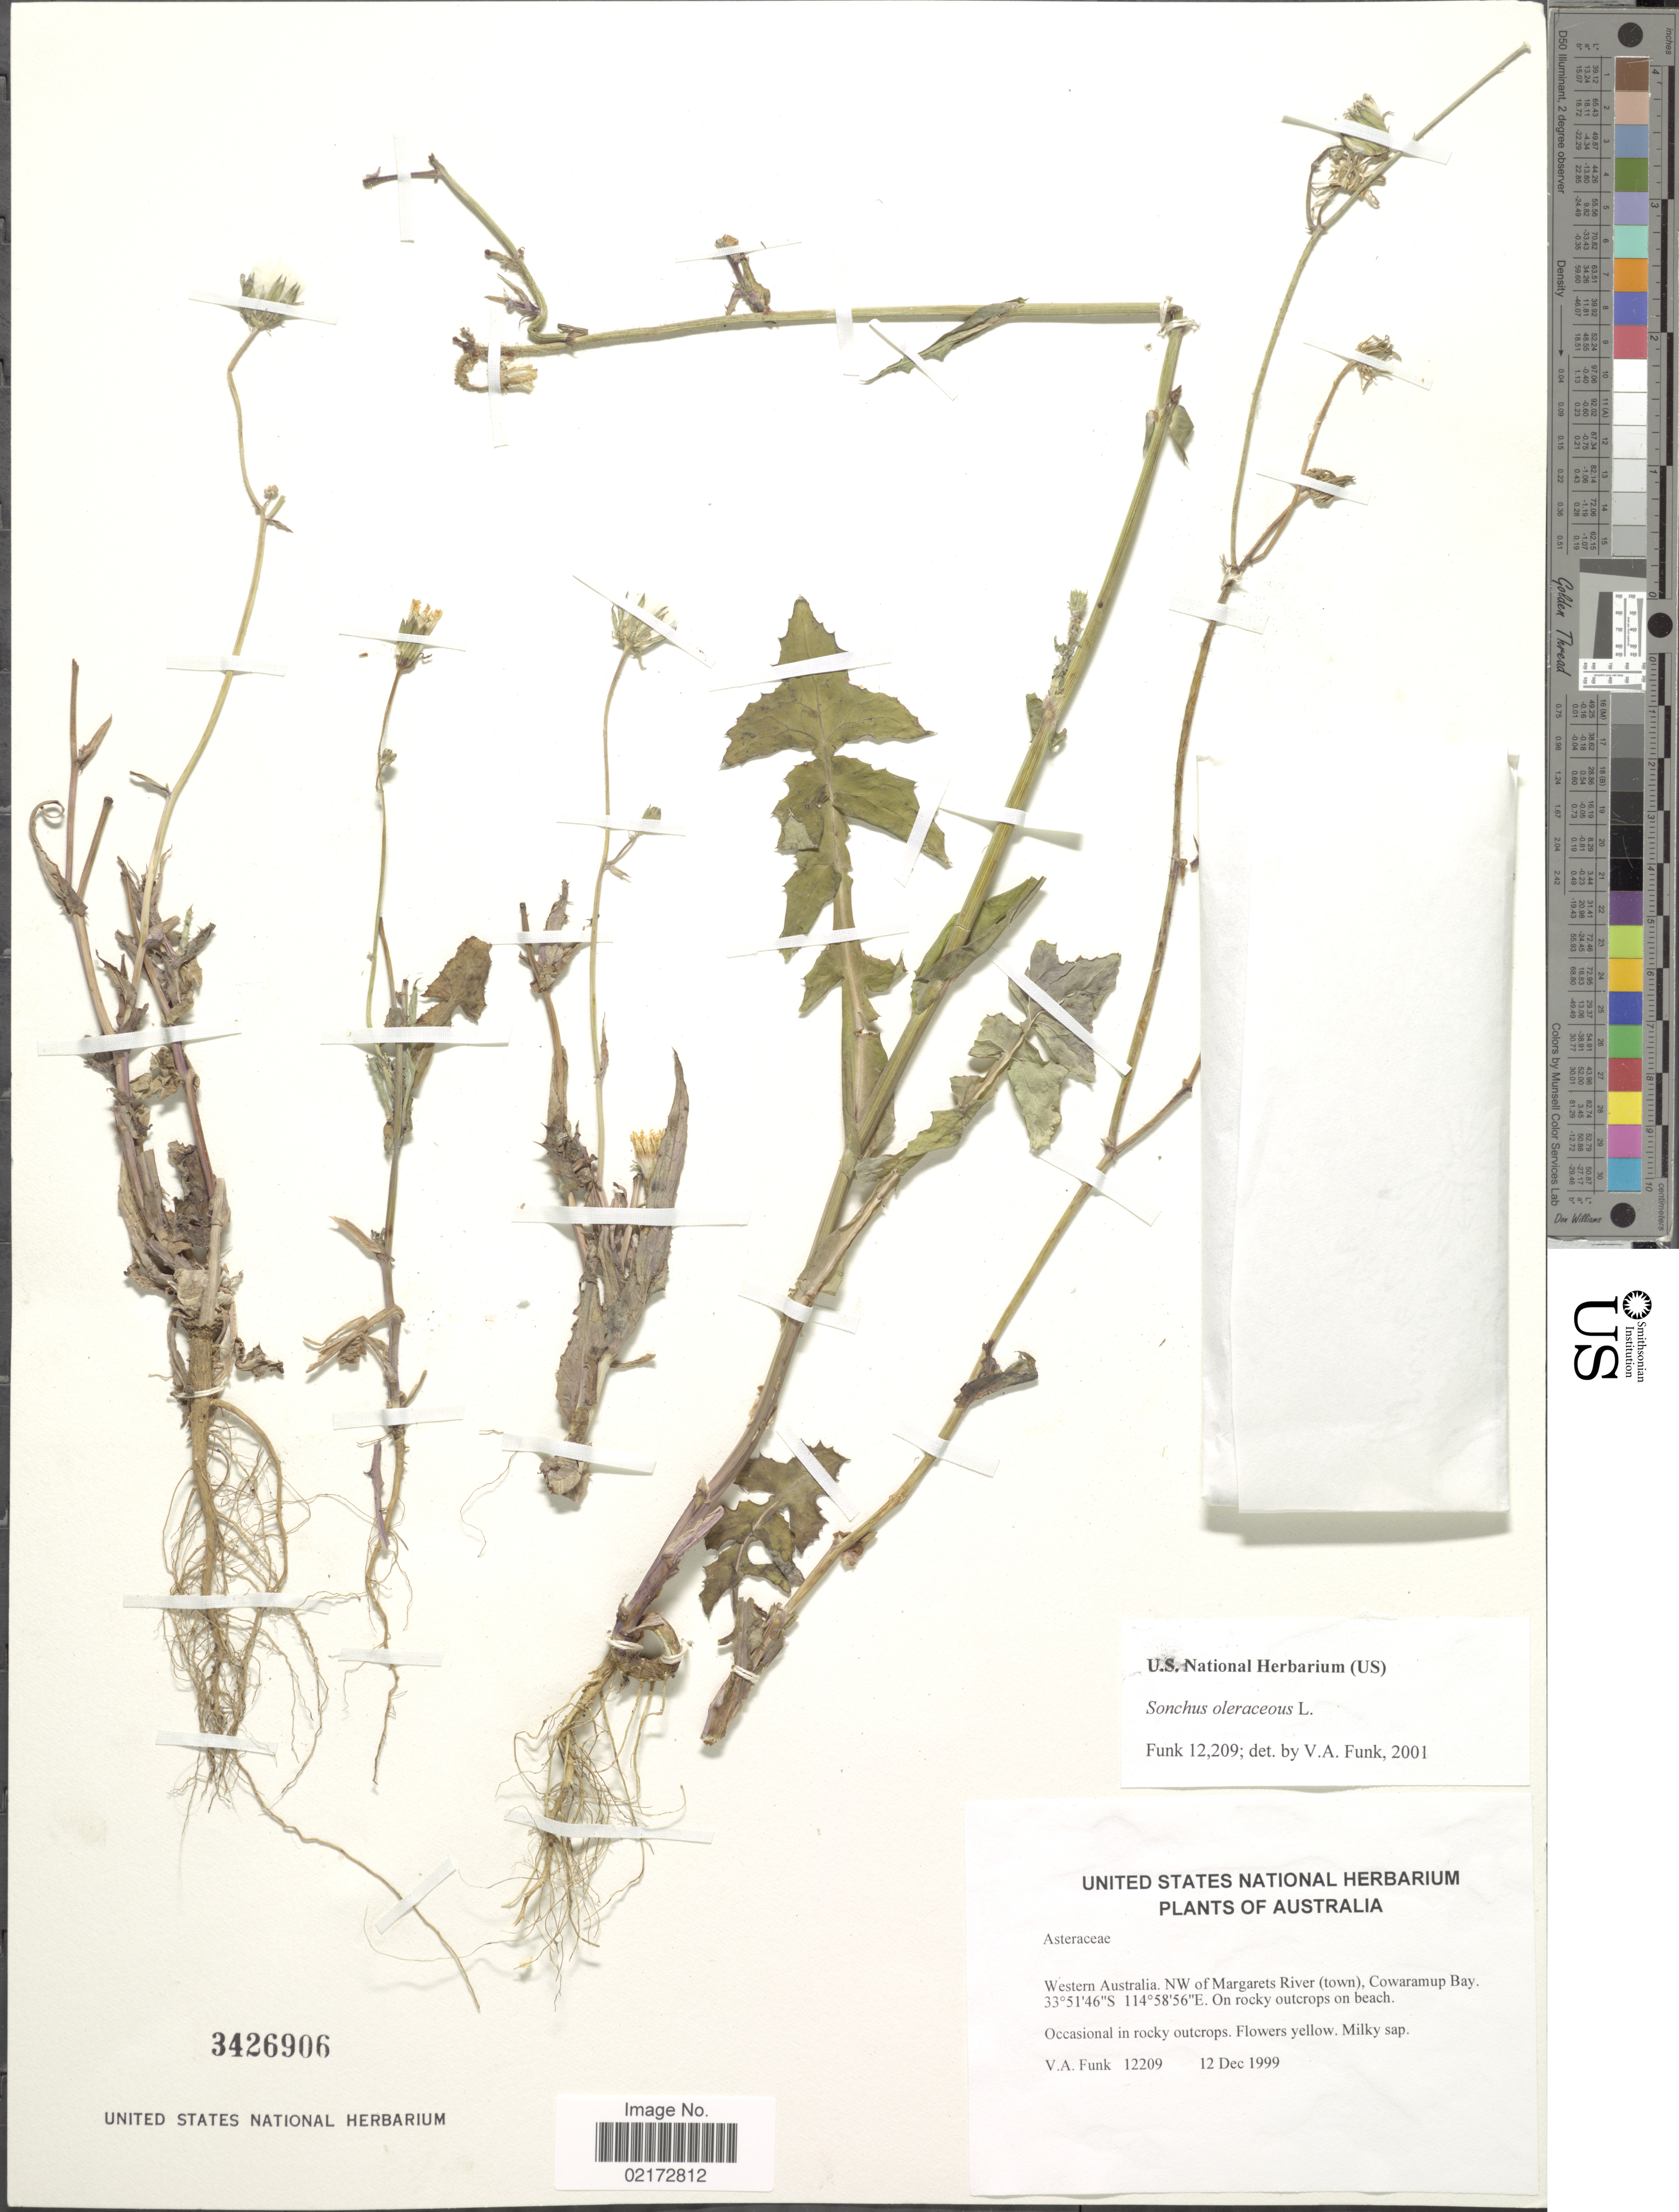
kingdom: Plantae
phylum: Tracheophyta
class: Magnoliopsida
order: Asterales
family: Asteraceae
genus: Sonchus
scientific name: Sonchus oleraceus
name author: L.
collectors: V. Funk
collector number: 12209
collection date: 1999-12-12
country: Australia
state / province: Western Australia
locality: NW of Margarets River (town), Cowaramup Bay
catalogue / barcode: US 3426906